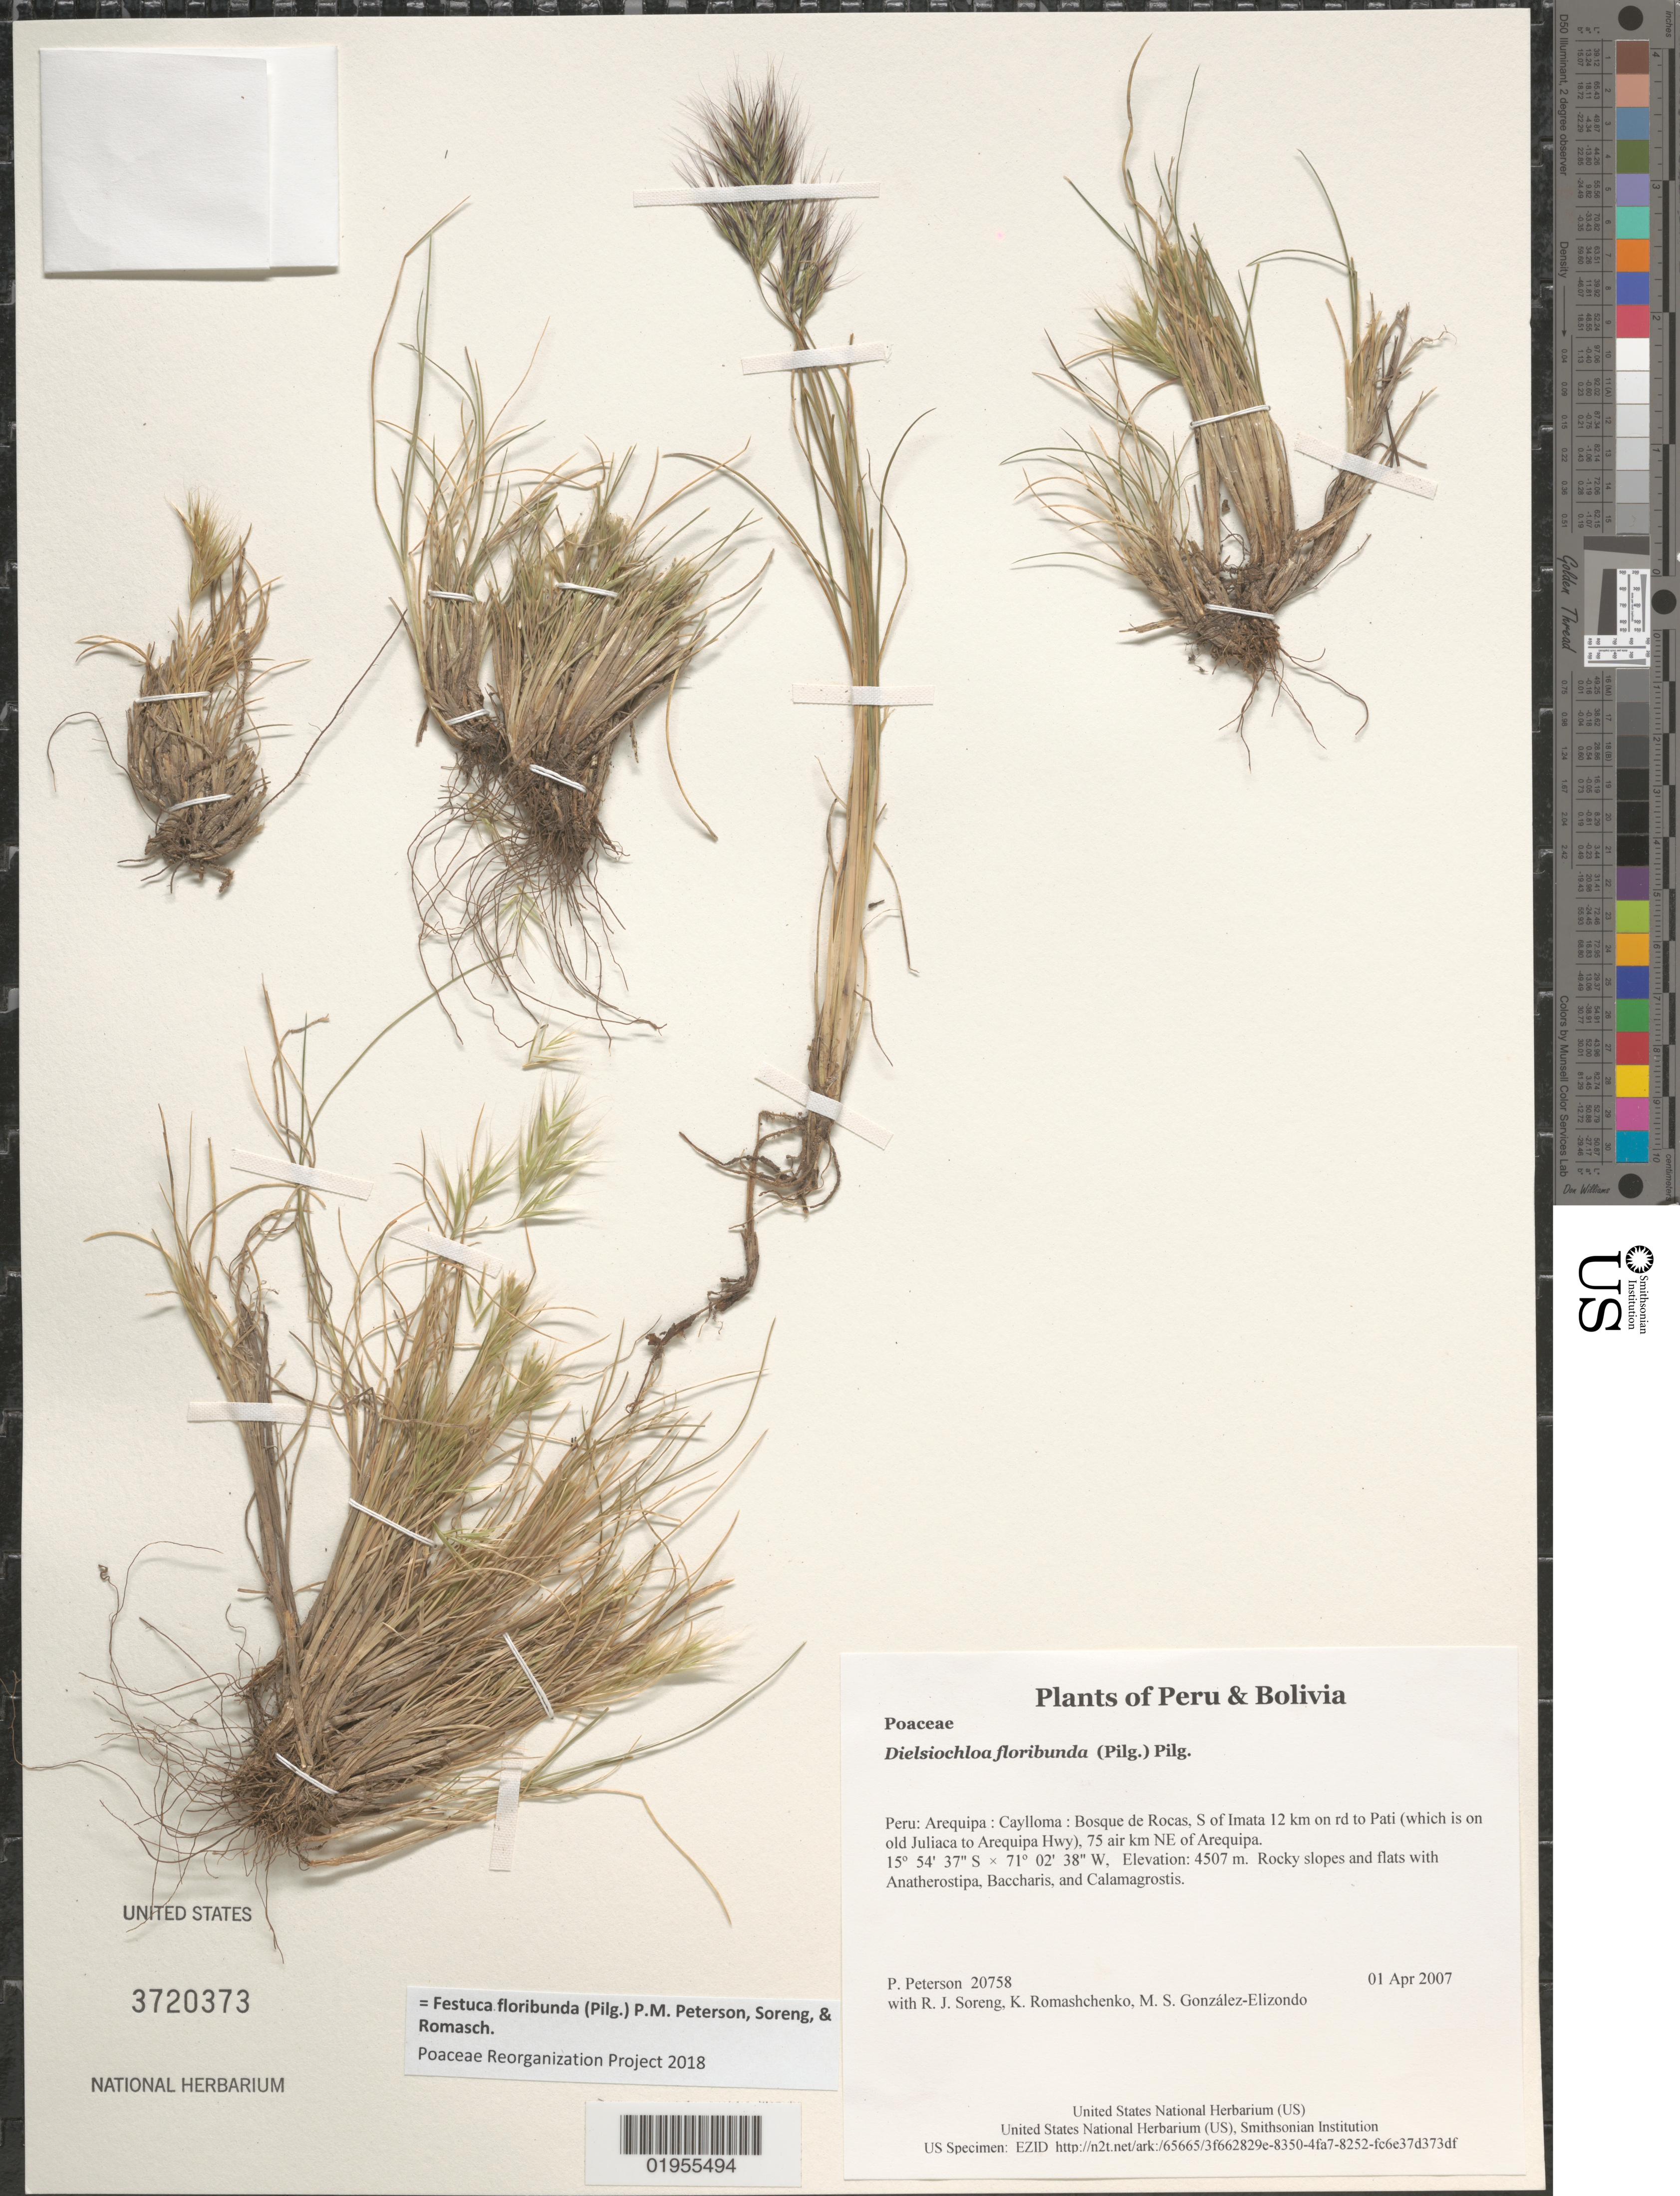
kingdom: Plantae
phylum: Tracheophyta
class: Liliopsida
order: Poales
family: Poaceae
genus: Festuca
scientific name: Festuca floribunda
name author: (Pilg.) P.M. Peterson et al.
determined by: Poaceae Reorganization Project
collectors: P. M. Peterson, R. J. Soreng, K. Romashchenko & M. S. González-Elizondo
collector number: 20758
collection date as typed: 01 Apr 2007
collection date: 2007-04-01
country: Peru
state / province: Arequipa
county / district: Caylloma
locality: Bosque de Rocas, S of Imata 12 km on rd to Pati (which is on old Juliaca to Arequipa Hwy), 75 air km NE of Arequipa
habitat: Rocky slopes and flats with Anatherostipa, Baccharis, and Calamagrostis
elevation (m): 4507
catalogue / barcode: US 3720373